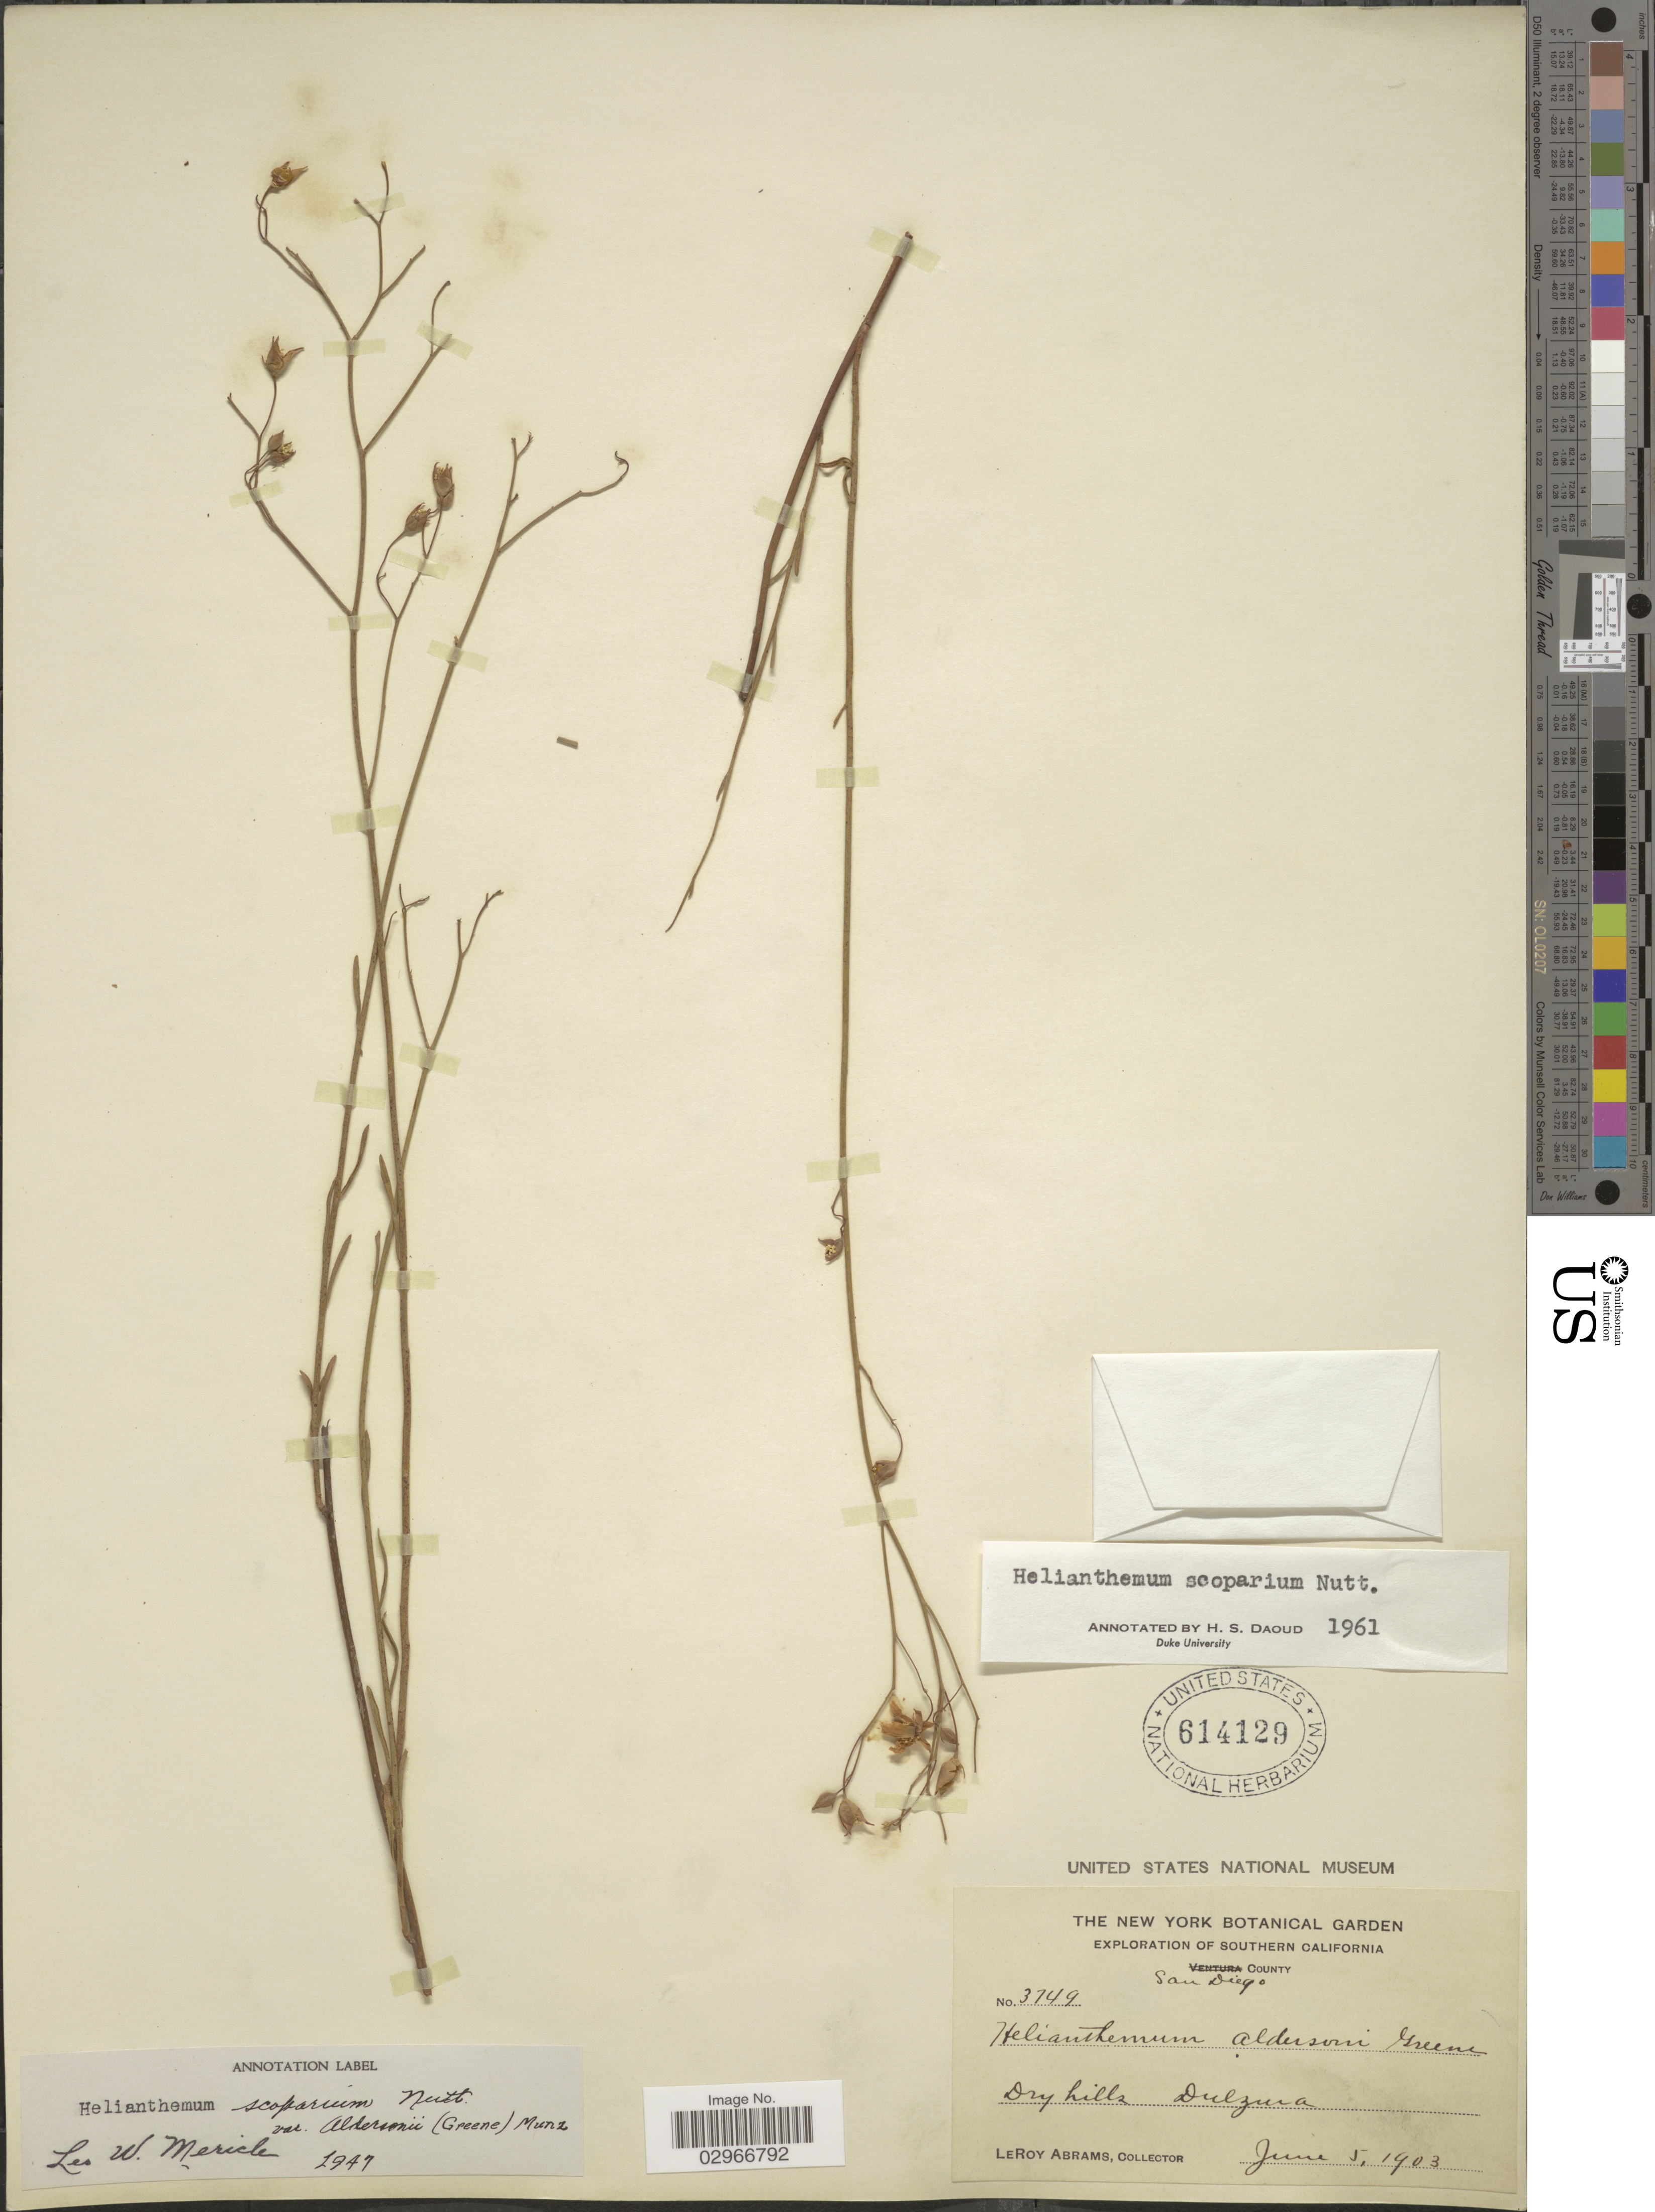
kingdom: Plantae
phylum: Tracheophyta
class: Magnoliopsida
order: Malvales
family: Cistaceae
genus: Helianthemum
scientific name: Helianthemum scoparium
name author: Nutt. ex Torr. & A. Gray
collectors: L. Abrams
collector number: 3749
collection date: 1903-06-05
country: United States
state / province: California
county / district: San Diego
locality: Southern California, San Diego. Dulzura.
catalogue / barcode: US 614129